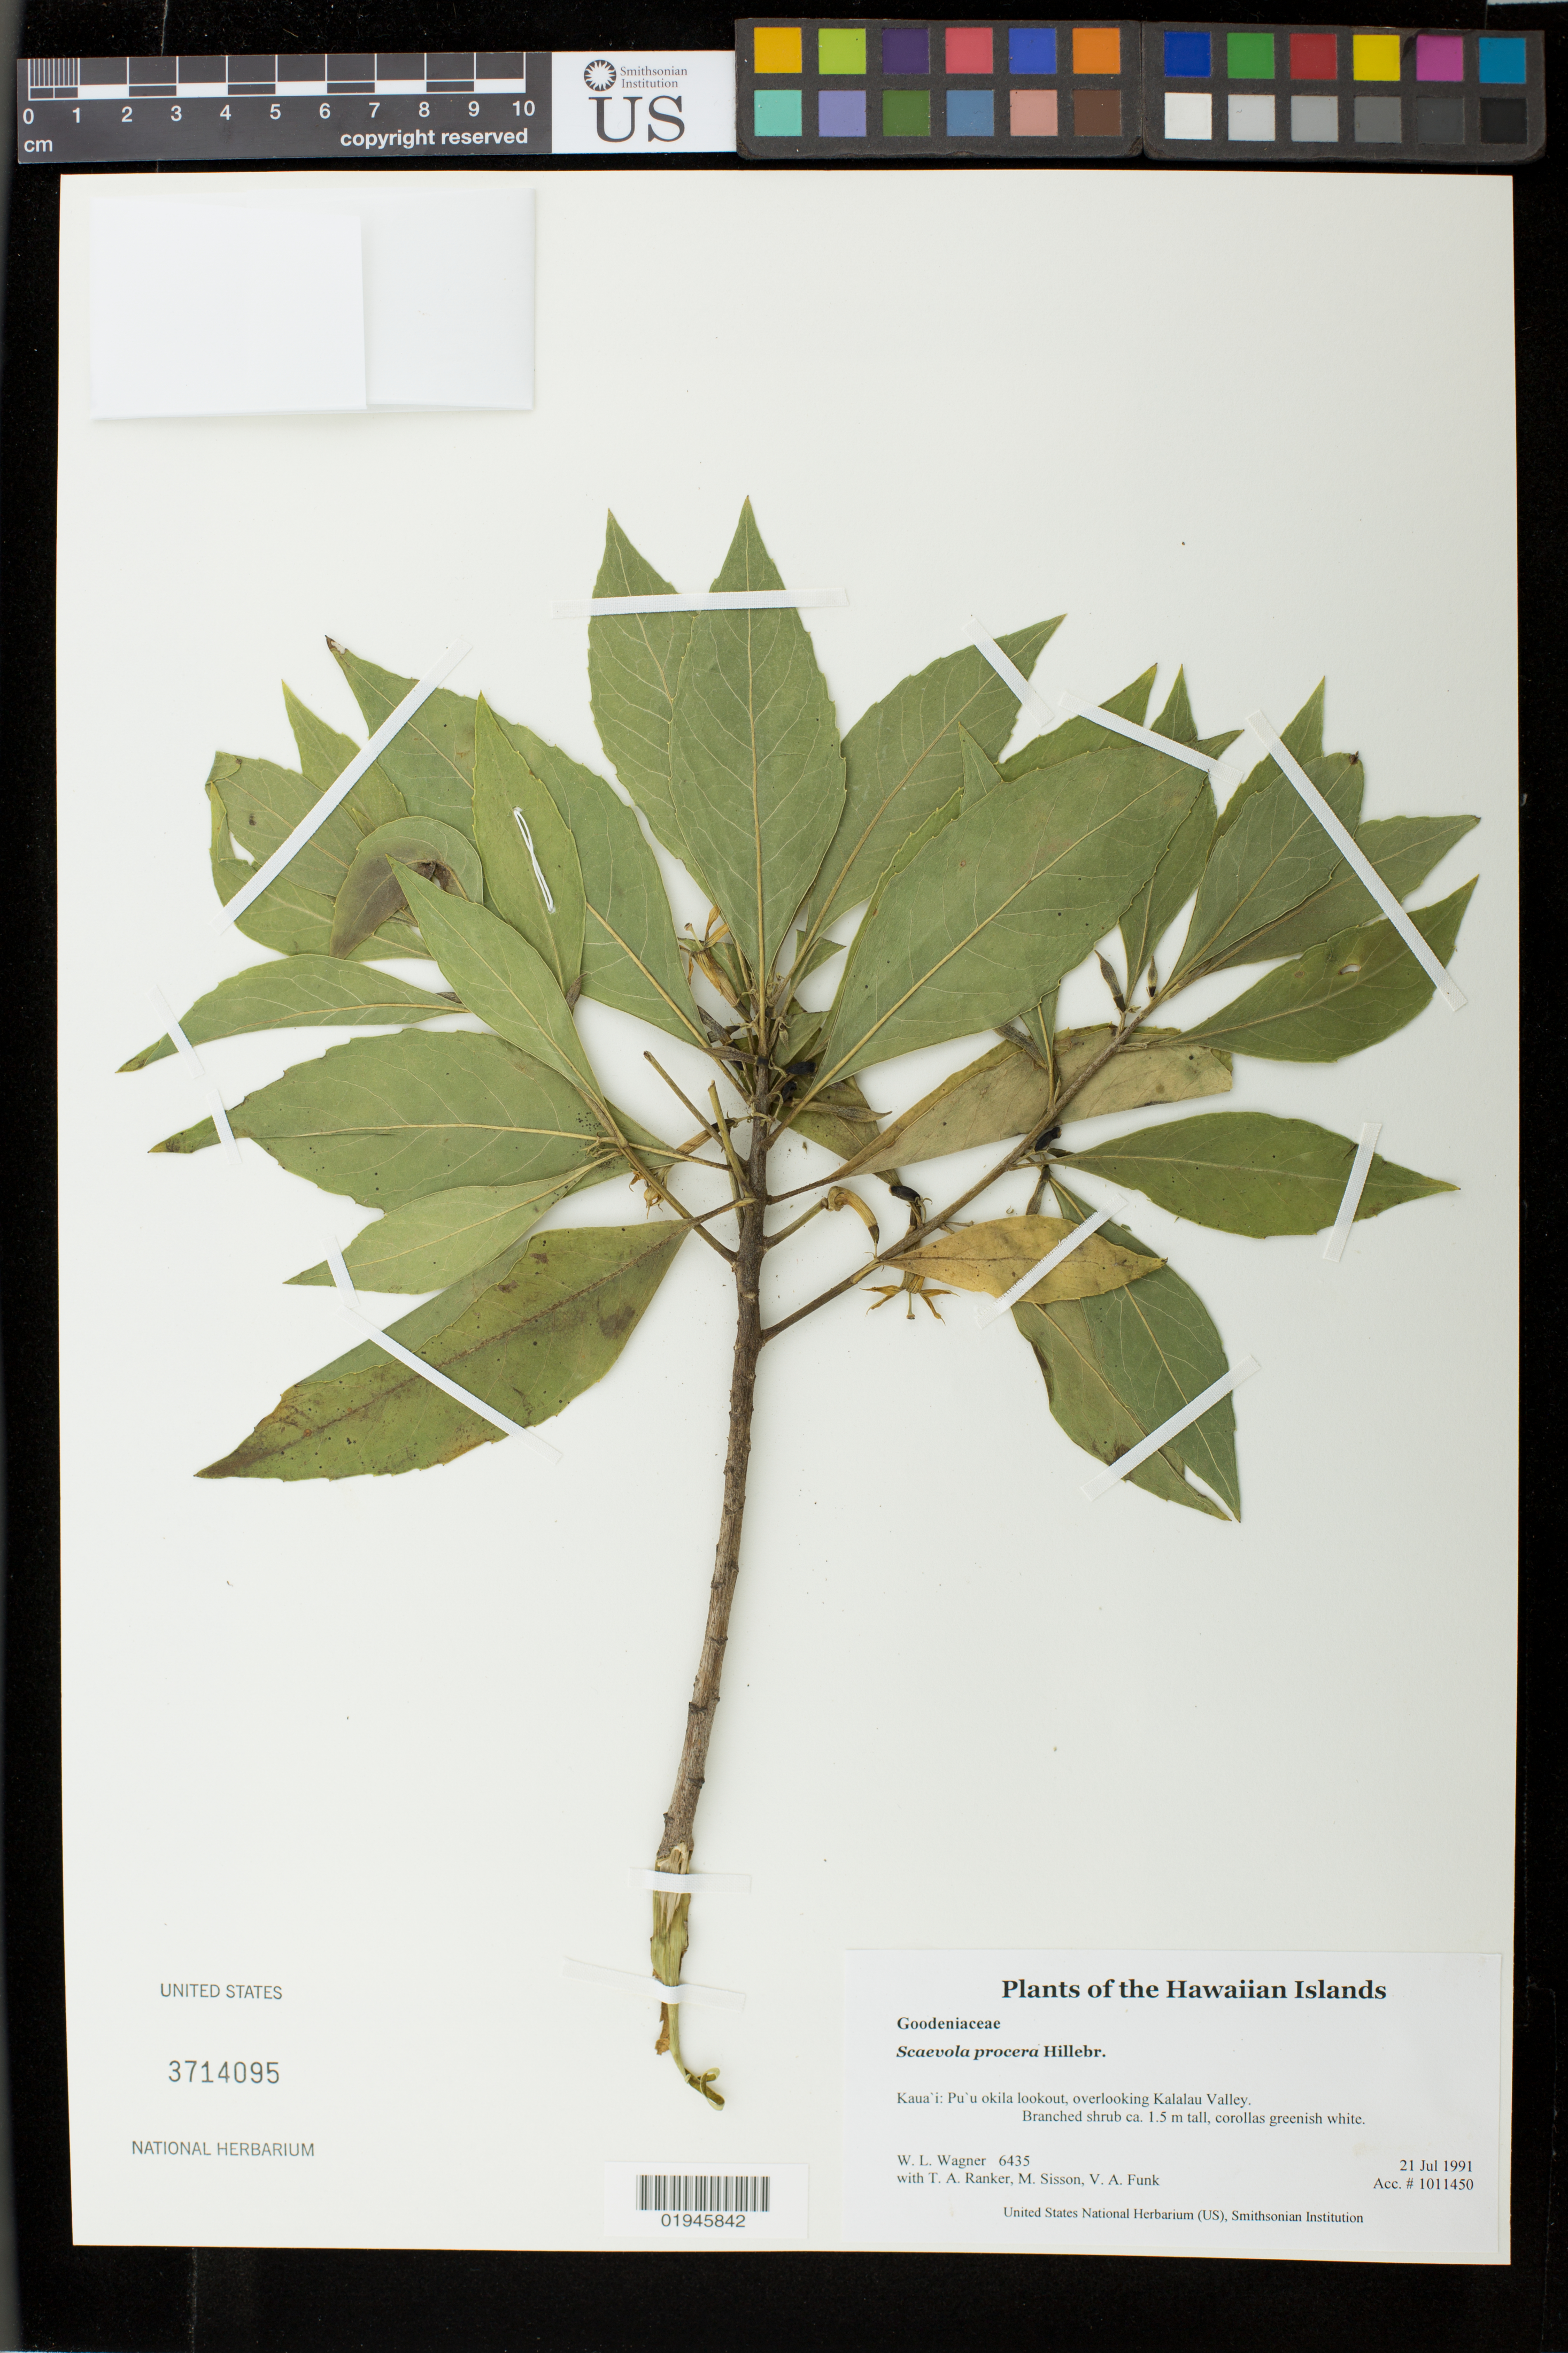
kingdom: Plantae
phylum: Tracheophyta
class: Magnoliopsida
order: Asterales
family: Goodeniaceae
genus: Scaevola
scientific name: Scaevola procera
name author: Hillebr.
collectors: W. L. Wagner, T. A. Ranker, M. Sisson & V. Funk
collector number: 6435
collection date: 1991-07-21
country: United States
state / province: Hawaii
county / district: Kauai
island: Kaua'i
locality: Pu'u okila lookout, overlooking Kalalau Valley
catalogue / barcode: US 3714095